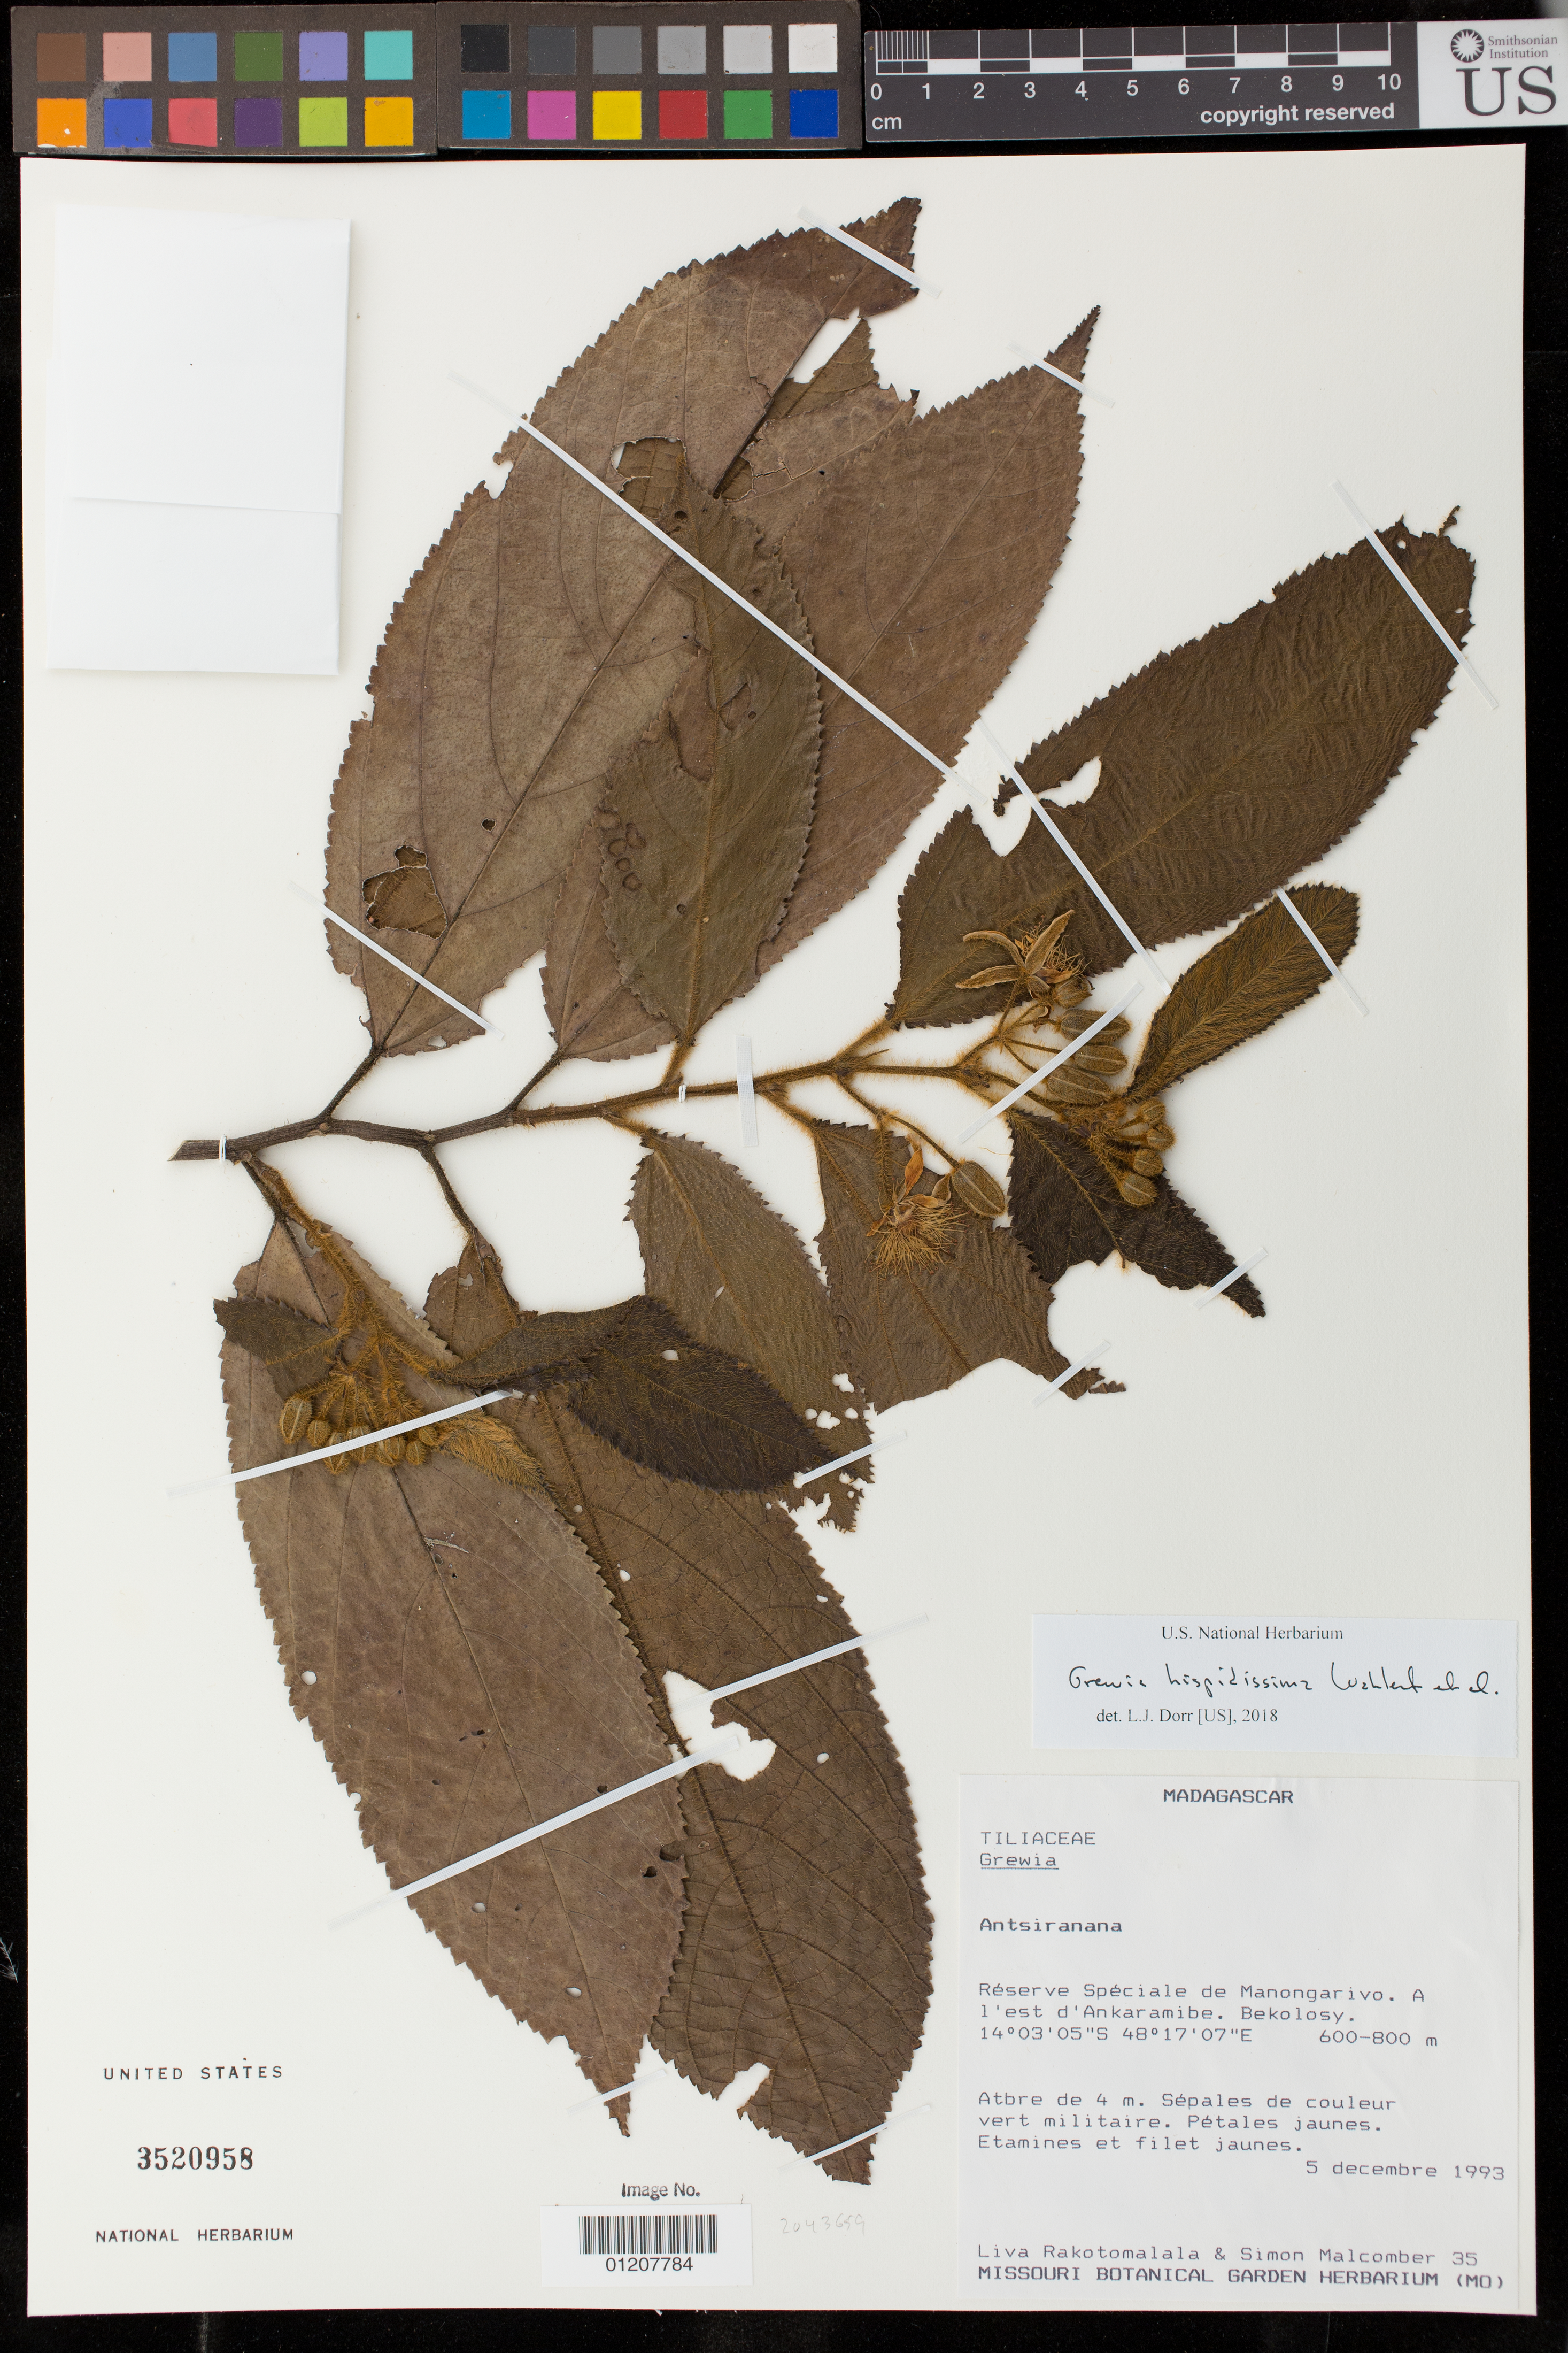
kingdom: Plantae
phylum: Tracheophyta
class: Magnoliopsida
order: Malvales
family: Malvaceae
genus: Grewia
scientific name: Grewia hispidissima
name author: Wahlert et al.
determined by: Dorr, L. J., (BOT), Smithsonian Institution - National Museum of Natural History (UNITED STATES)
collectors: L. Rakotomalala & S. T. Malcomber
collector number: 35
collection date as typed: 12 May 1993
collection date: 1993-05-12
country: Madagascar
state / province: Diana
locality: Antsiranana. Reserve Speciale de Manongarivo. A l'est d'Ankaramibe. Bekolosy..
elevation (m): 600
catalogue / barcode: US 3520958